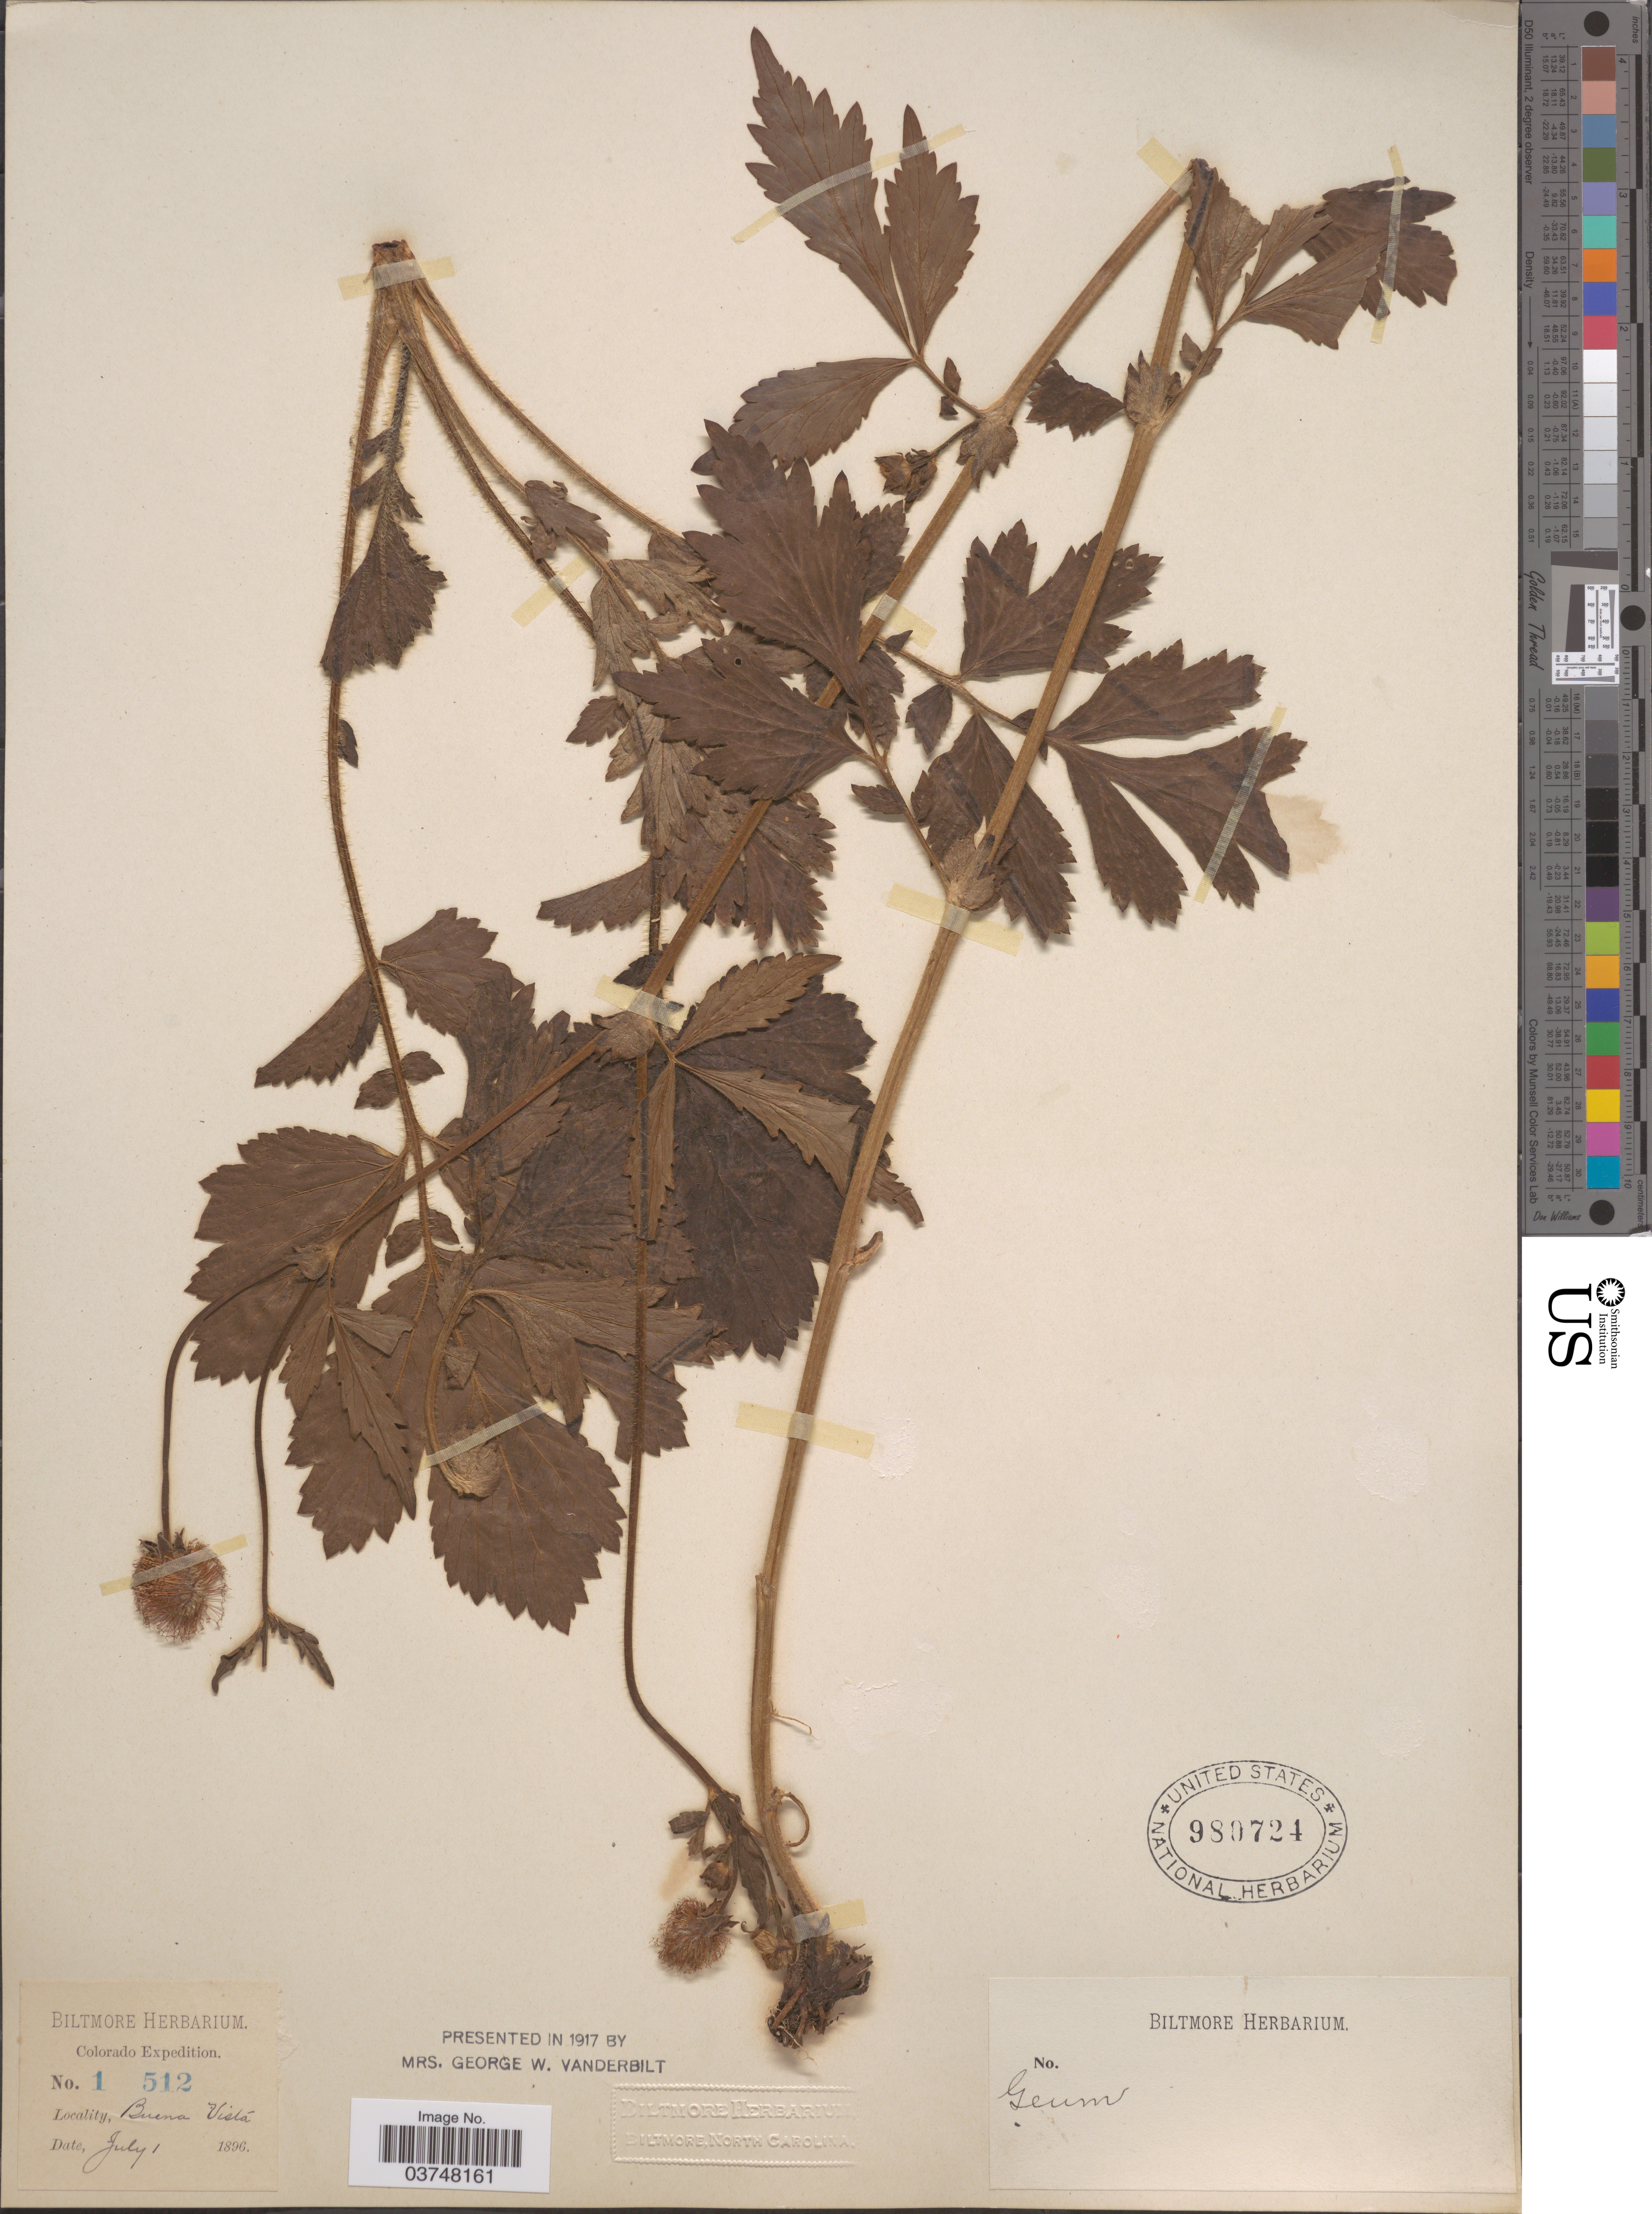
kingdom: Plantae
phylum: Tracheophyta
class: Magnoliopsida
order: Rosales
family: Rosaceae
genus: Geum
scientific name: Geum sp.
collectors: ex herb. Biltmore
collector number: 1512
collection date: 1896-07-01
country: United States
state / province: Colorado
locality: Buena Vista.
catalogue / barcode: US 980724